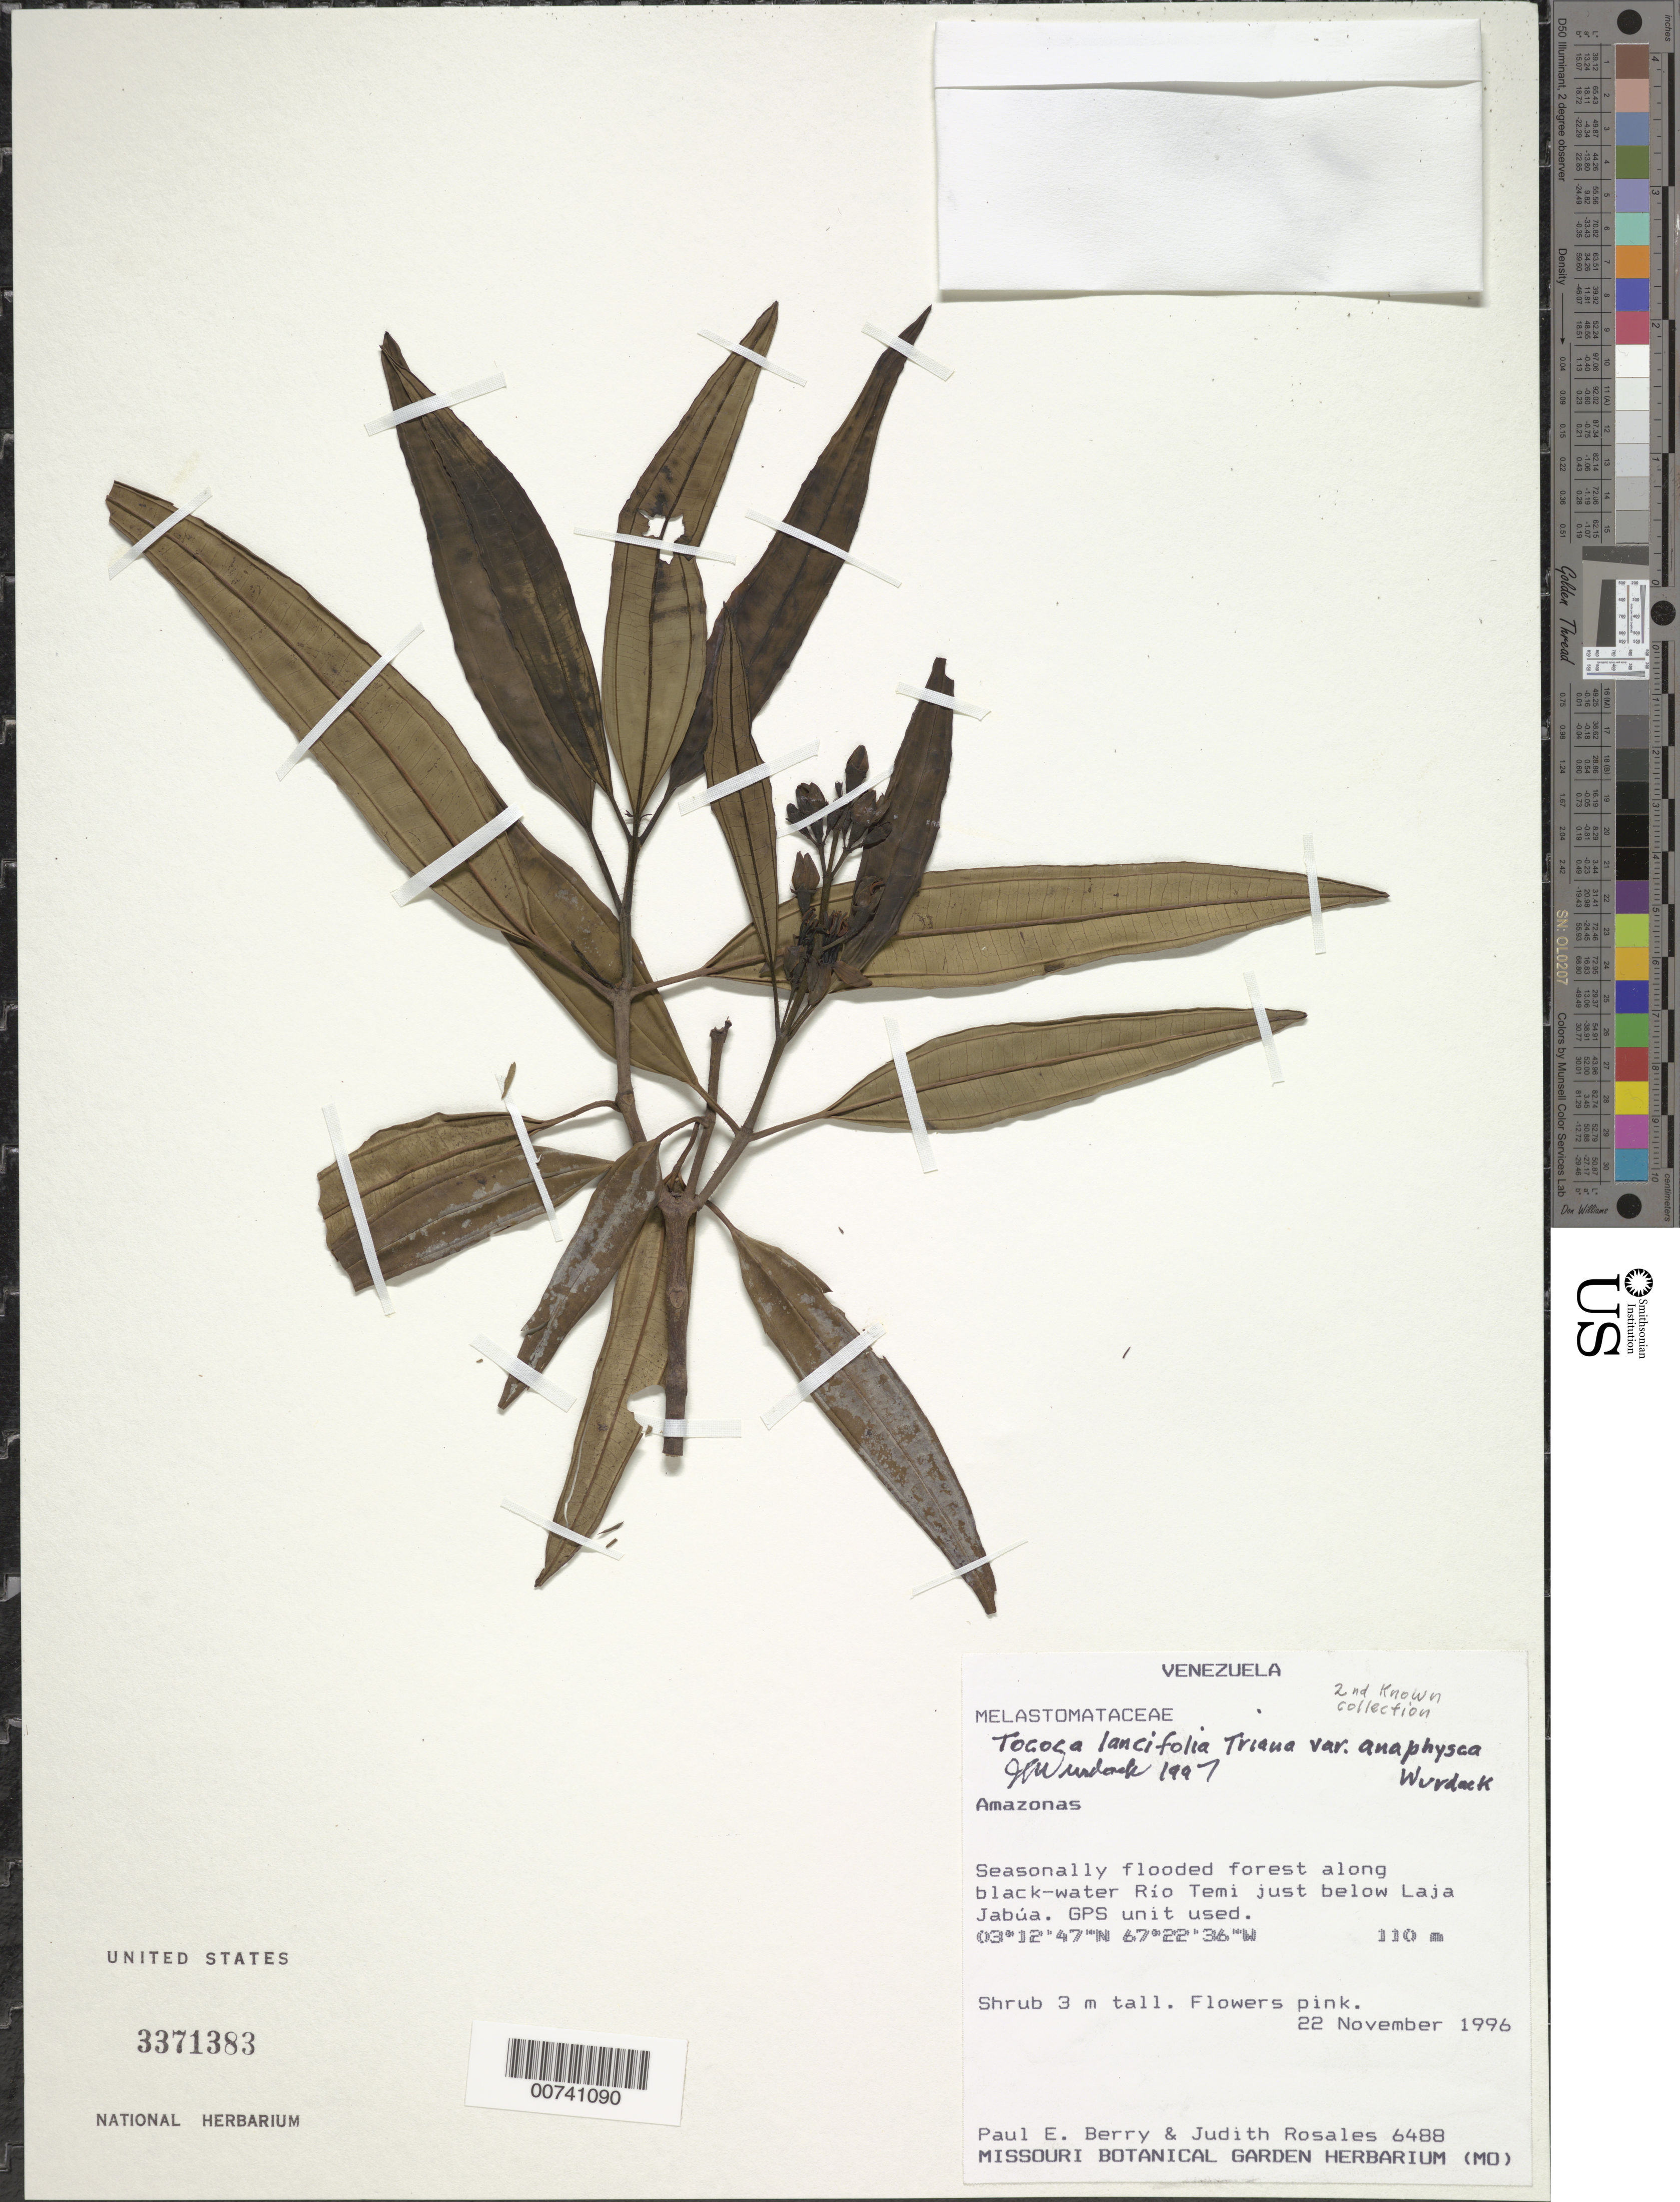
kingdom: Plantae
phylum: Tracheophyta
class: Magnoliopsida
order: Myrtales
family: Melastomataceae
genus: Tococa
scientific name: Tococa lancifolia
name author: Spruce ex Triana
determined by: Wurdack, John J., (US), US (UNITED STATES)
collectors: P. E. Berry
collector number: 6488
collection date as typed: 22-Nov-96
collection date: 1996-11-22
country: Venezuela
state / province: Amazonas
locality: Río Temi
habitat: Seasonally flooded forest along black-water just below Laja Jubua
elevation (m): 110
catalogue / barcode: US 3371383